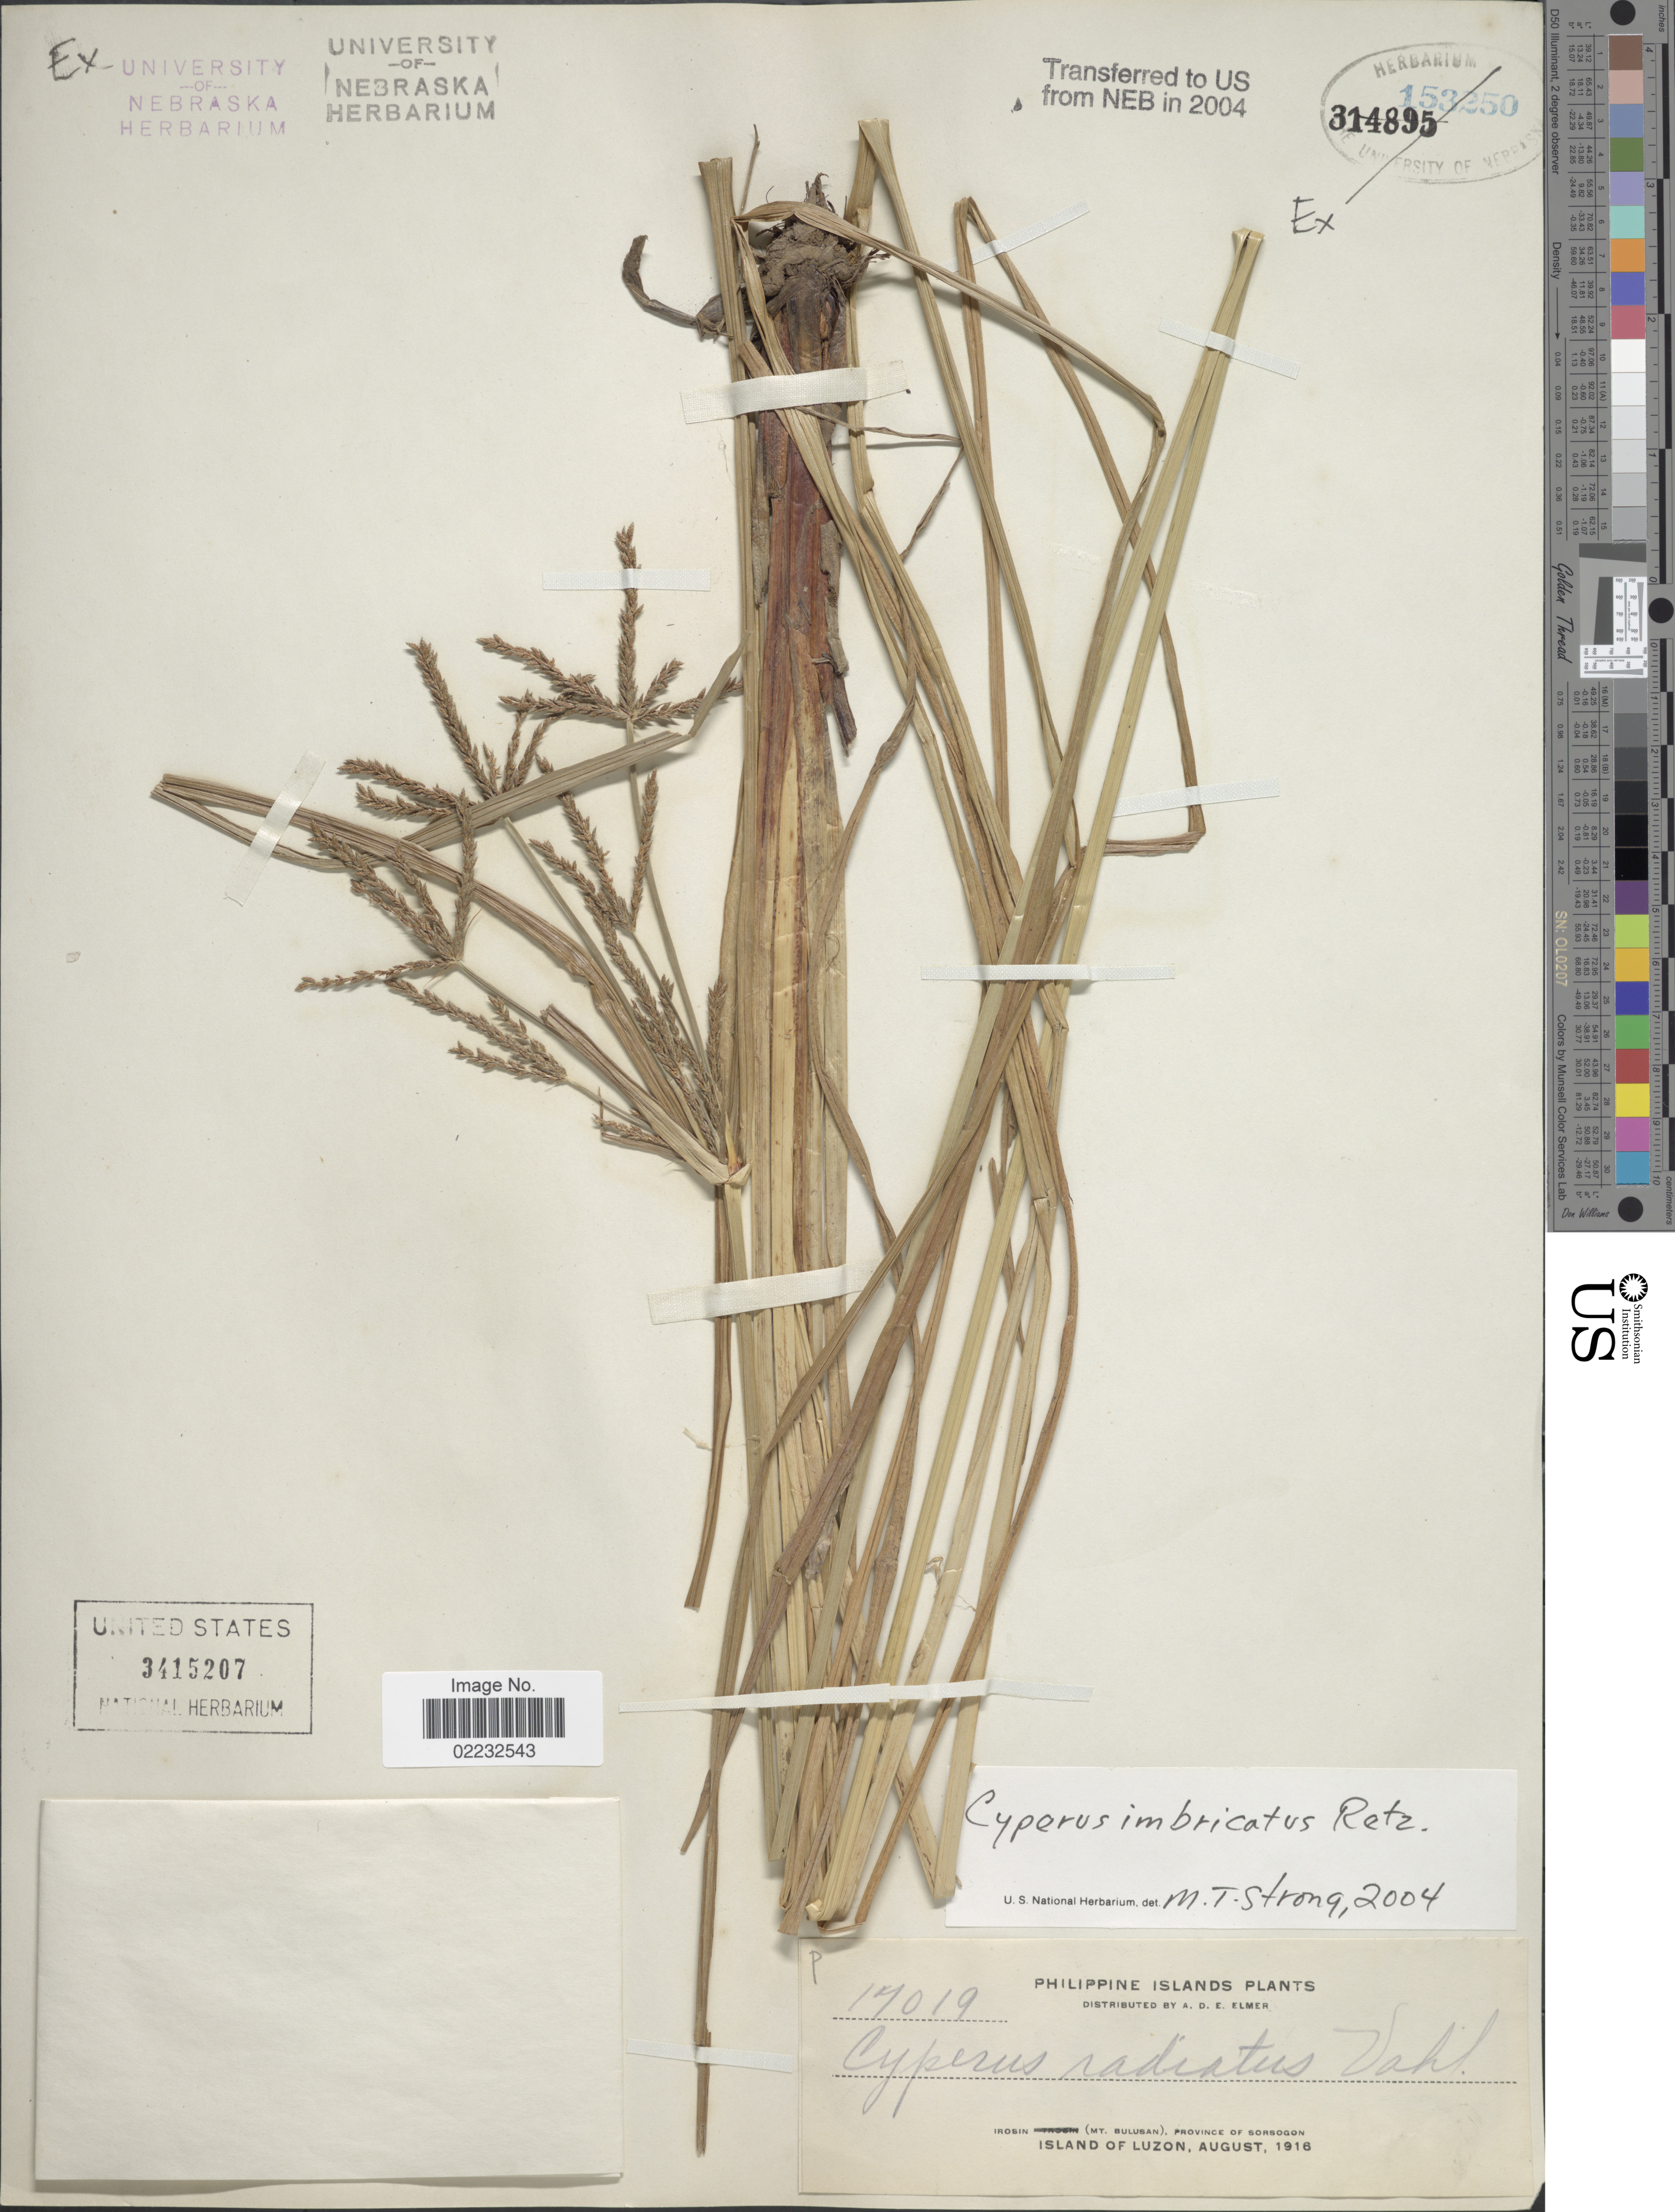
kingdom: Plantae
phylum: Tracheophyta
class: Liliopsida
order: Poales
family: Cyperaceae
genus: Cyperus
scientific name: Cyperus imbricatus Retz.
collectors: A. D. E. Elmer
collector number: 17019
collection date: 1918-08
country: Philippines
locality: Irosin (Mt. Bulusan), Province of Sorsogon, Island of Luzon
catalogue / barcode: US 3415207